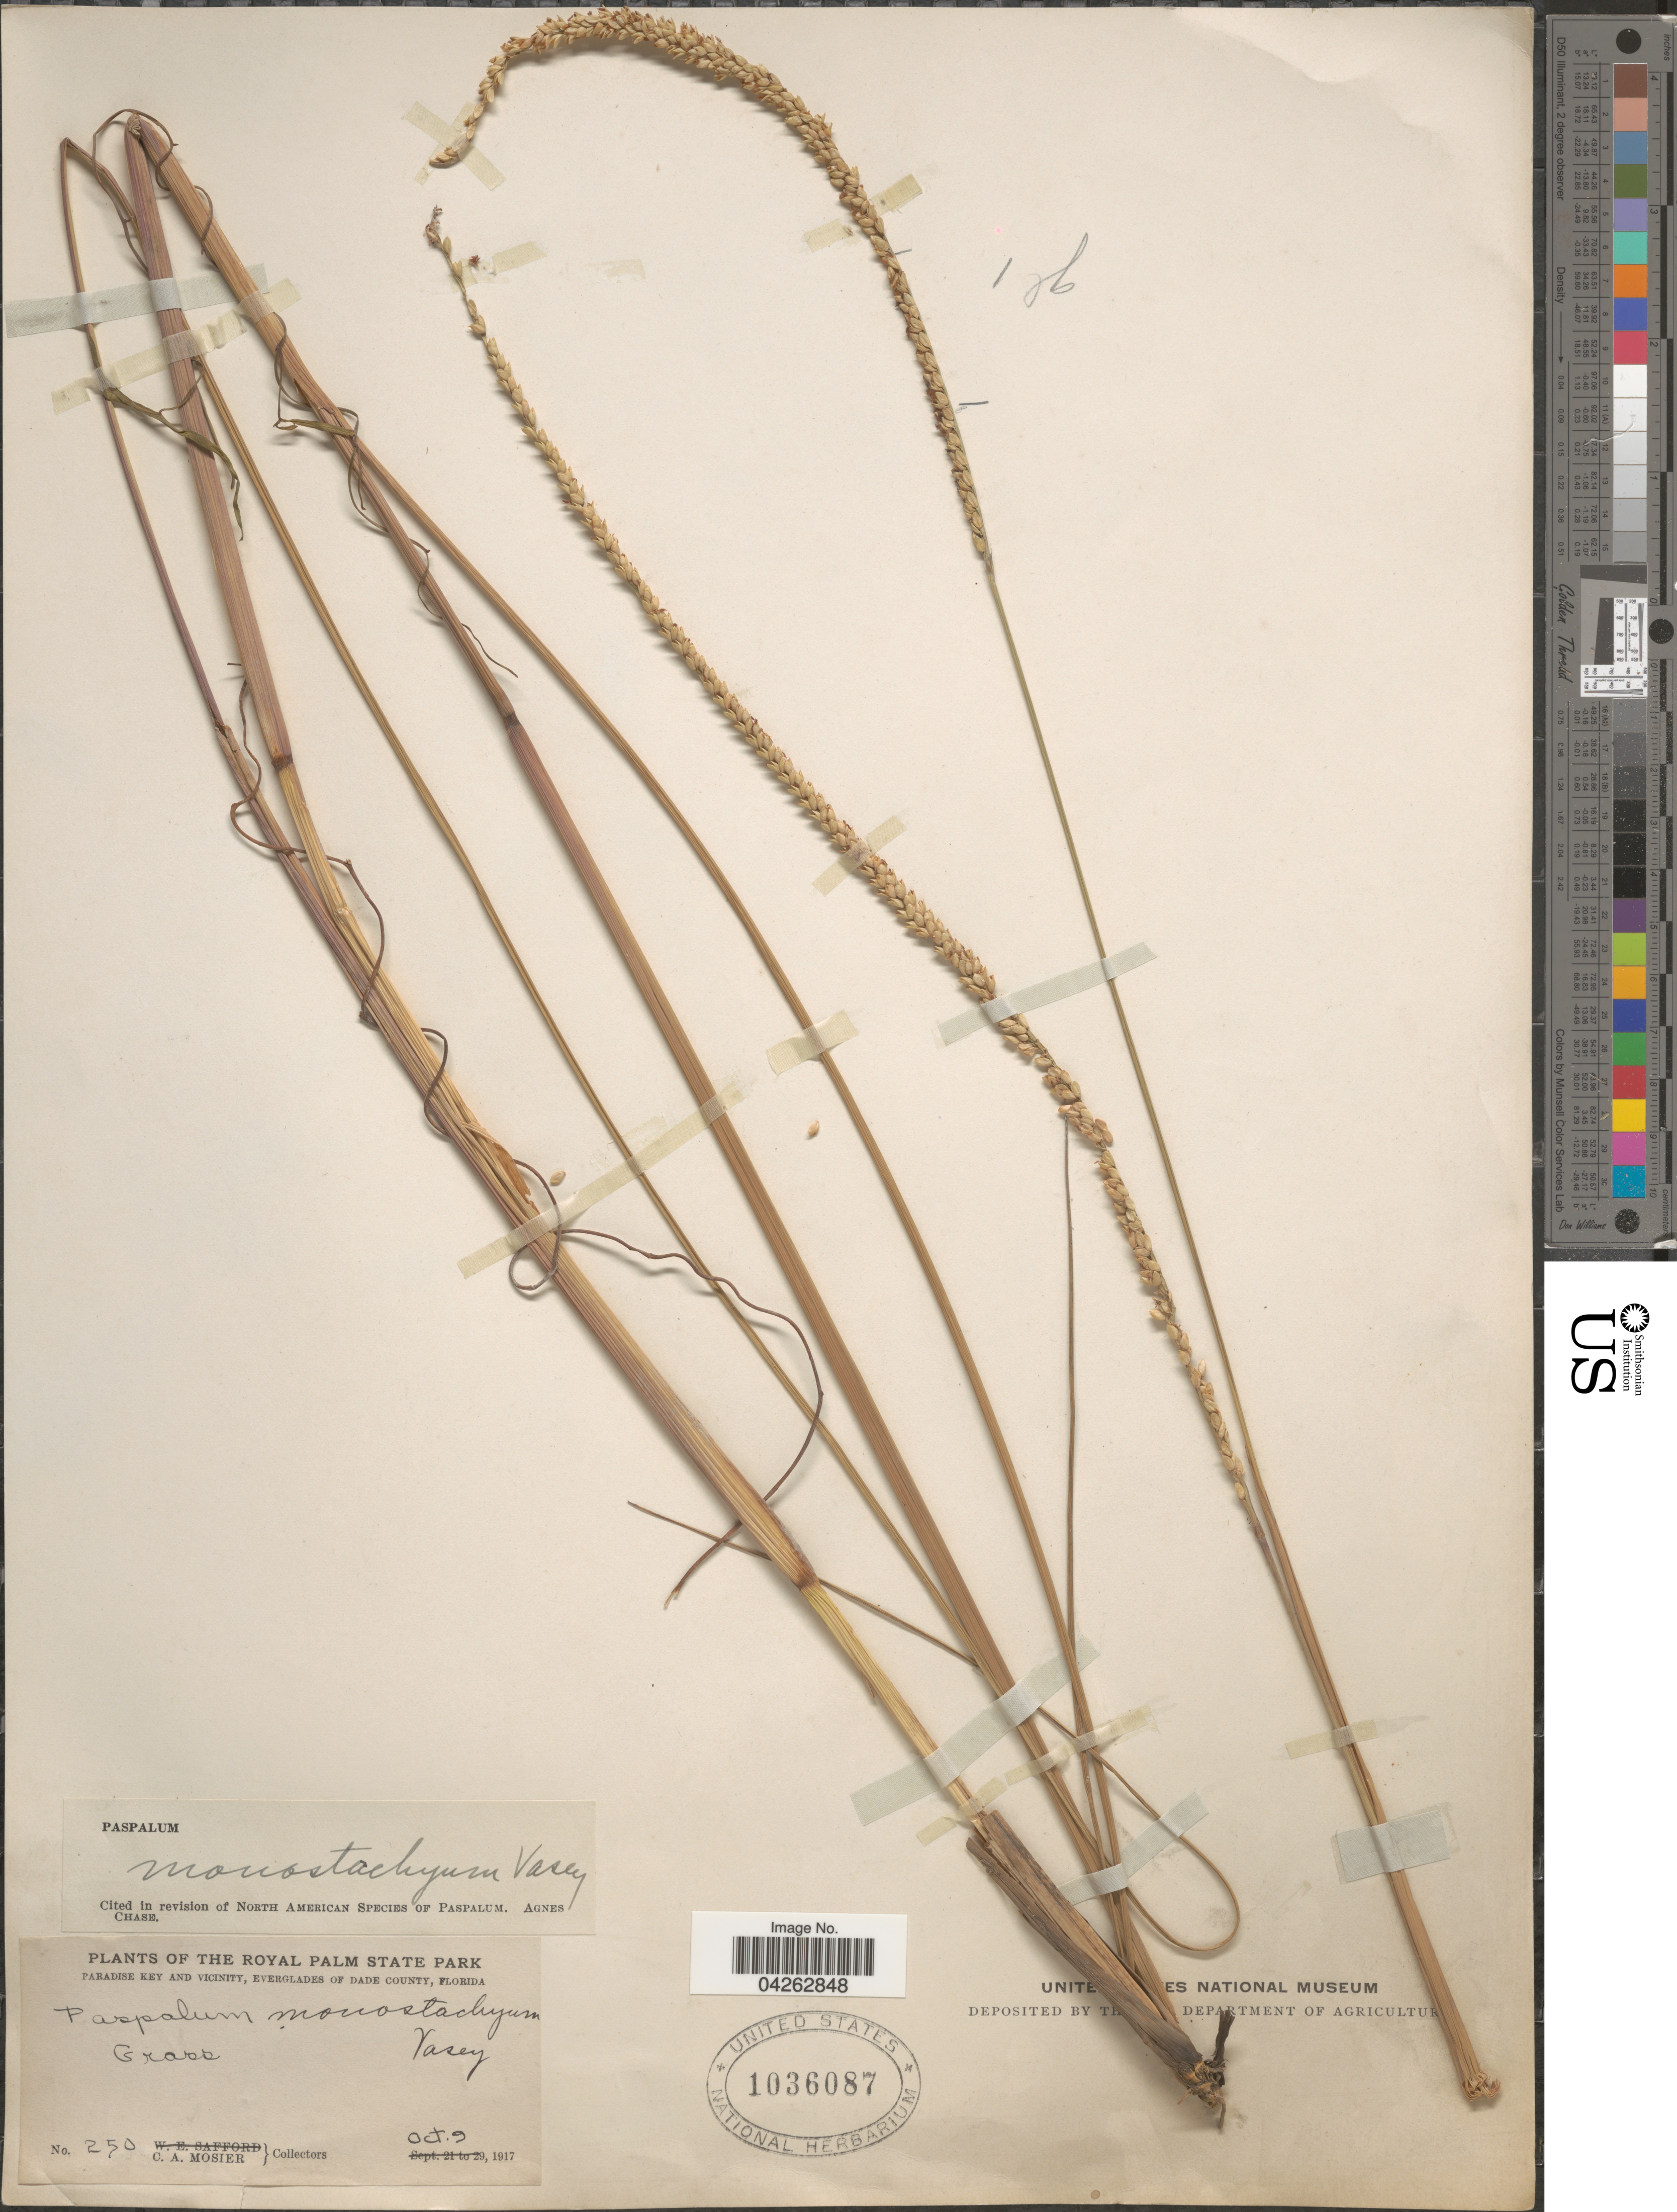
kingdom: Plantae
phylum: Tracheophyta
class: Liliopsida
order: Poales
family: Poaceae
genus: Paspalum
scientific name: Paspalum monostachyum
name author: Vasey ex Chapm.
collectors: C. A. Mosier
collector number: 250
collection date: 1917-10-09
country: United States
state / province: Florida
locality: The Royal Palm State Park. Paradise Key and vicinity, Everglades of Dade County.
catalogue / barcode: US 1036087